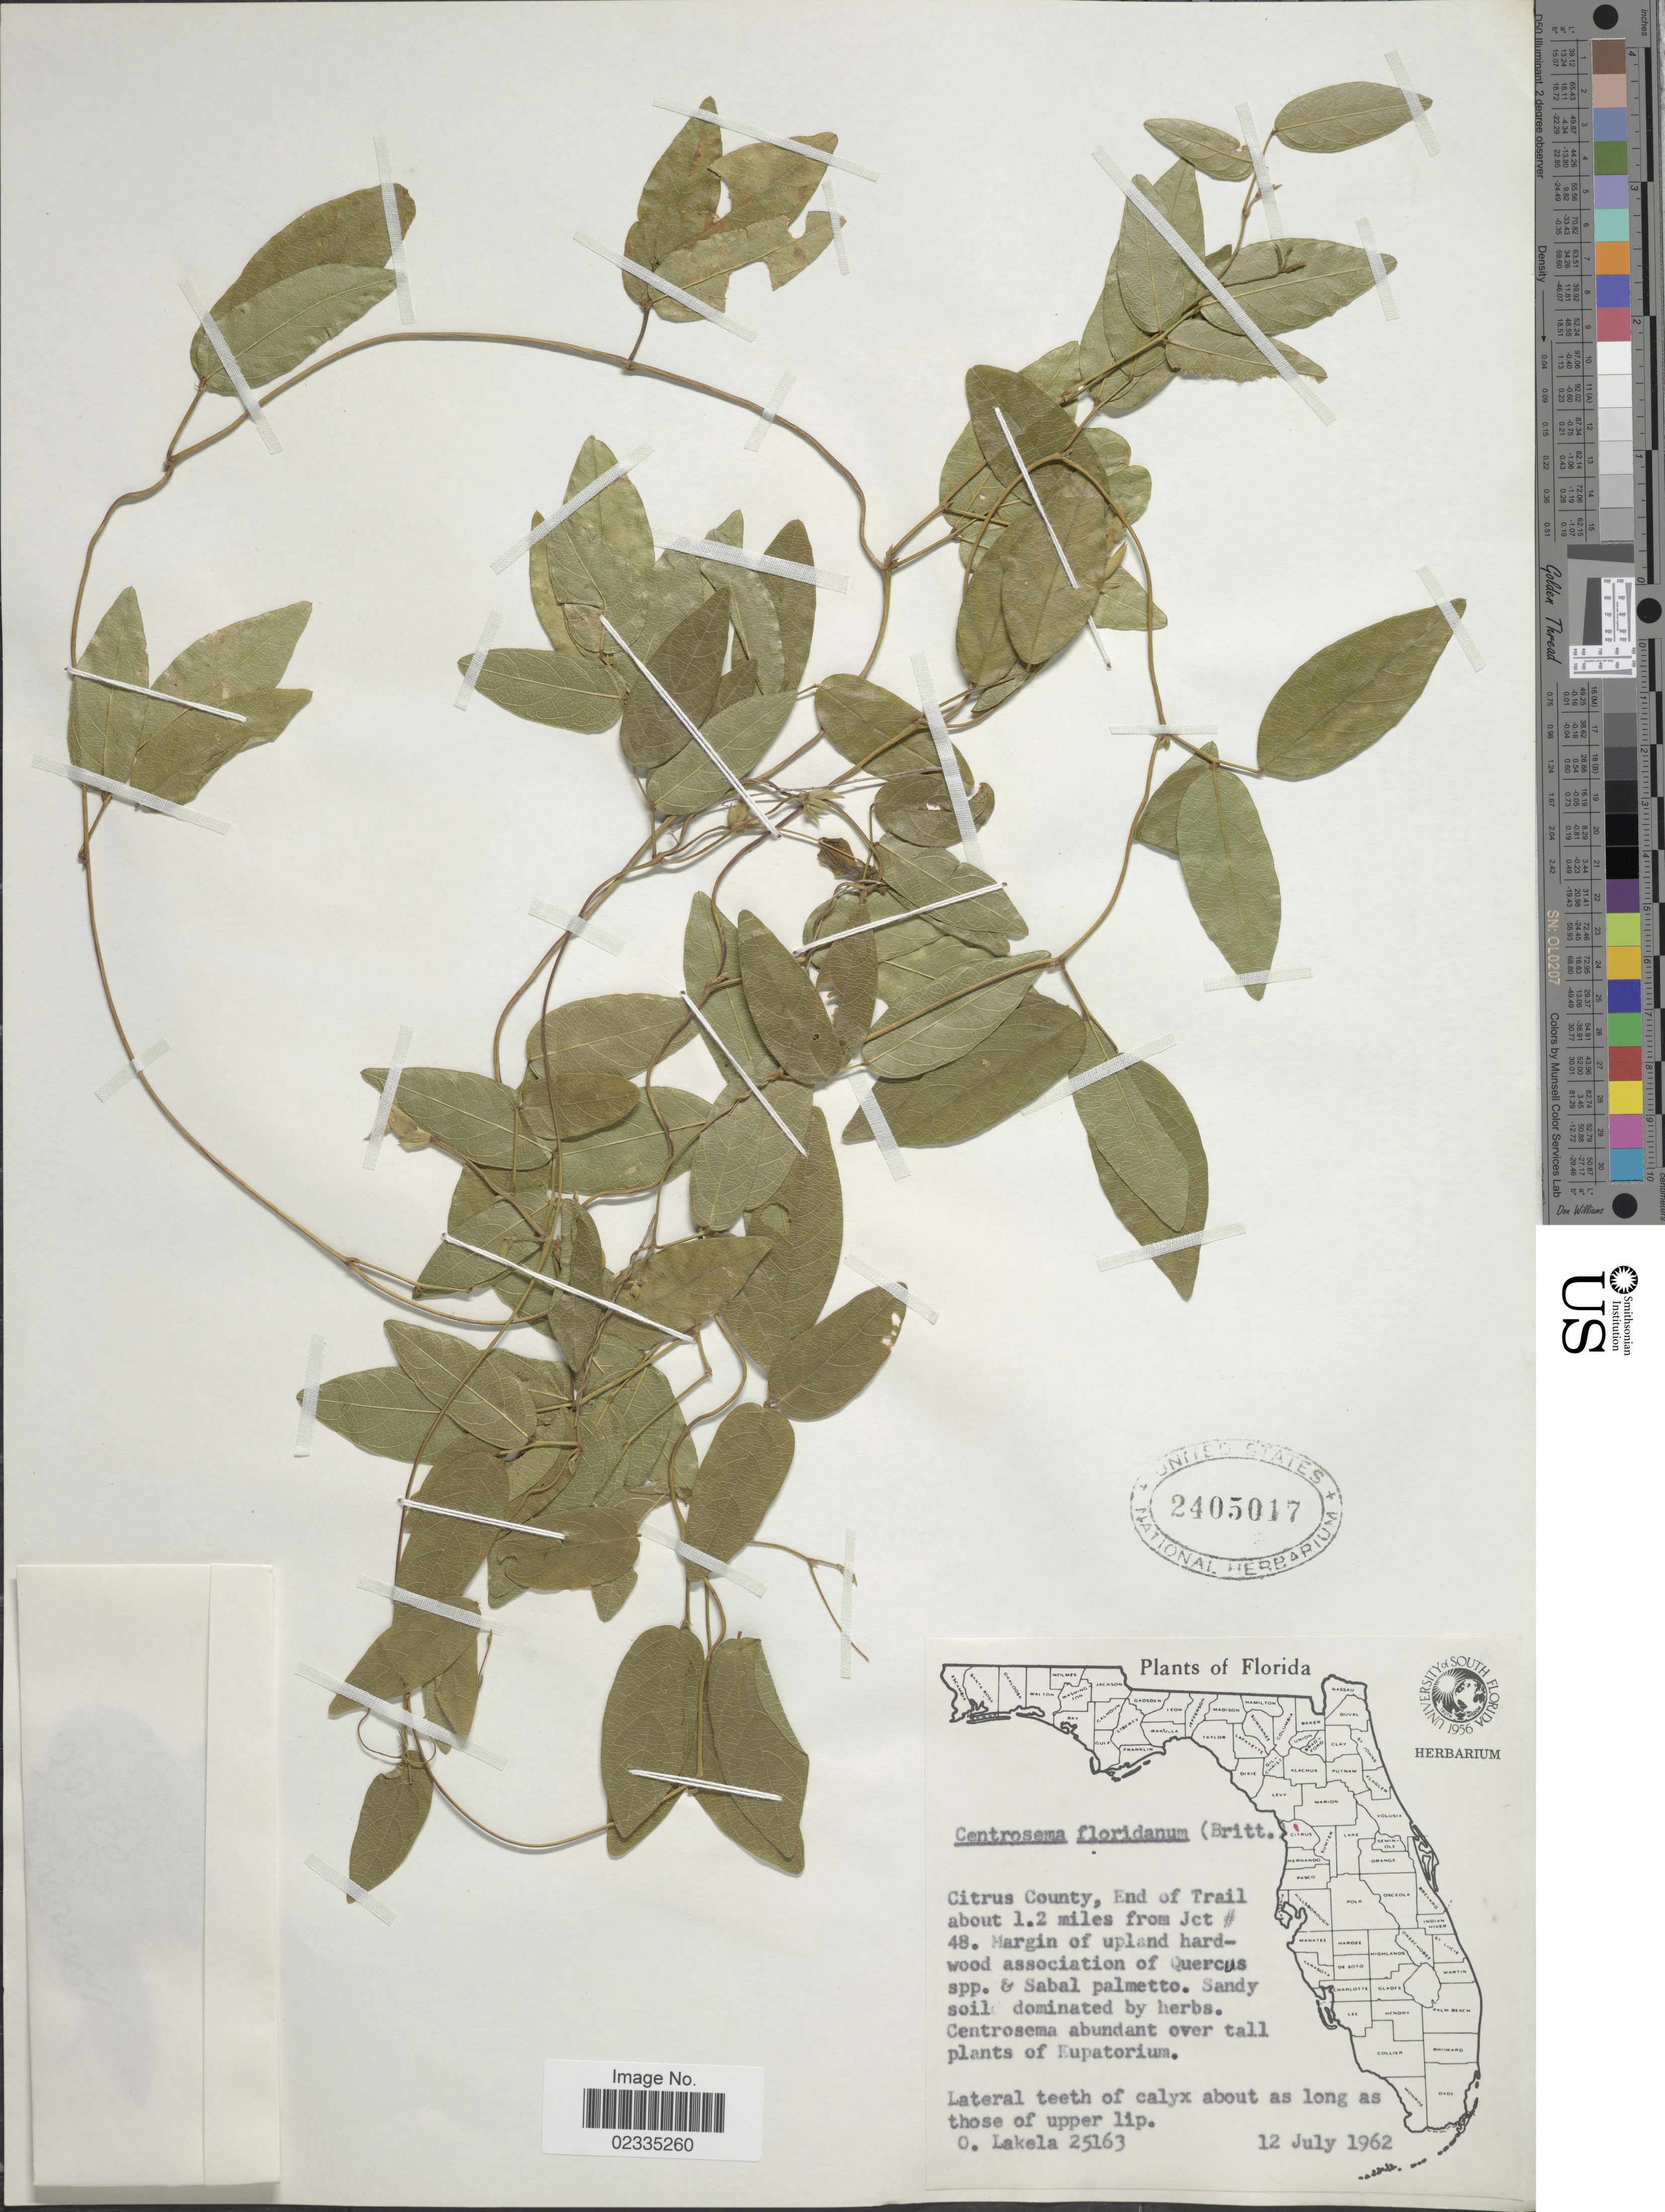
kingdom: Plantae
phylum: Tracheophyta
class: Magnoliopsida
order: Fabales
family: Fabaceae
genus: Centrosema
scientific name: Centrosema arenicola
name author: (Small) F.J. Herm.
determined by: Strong, Mark T., (BOT), Smithsonian Institution - National Museum of Natural History (UNITED STATES)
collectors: O. Lakela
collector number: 25163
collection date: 1962-07-12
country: United States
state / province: Florida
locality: Citrus County, End of Trail about 1.2 miles from Jct # 48.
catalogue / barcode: US 2405017